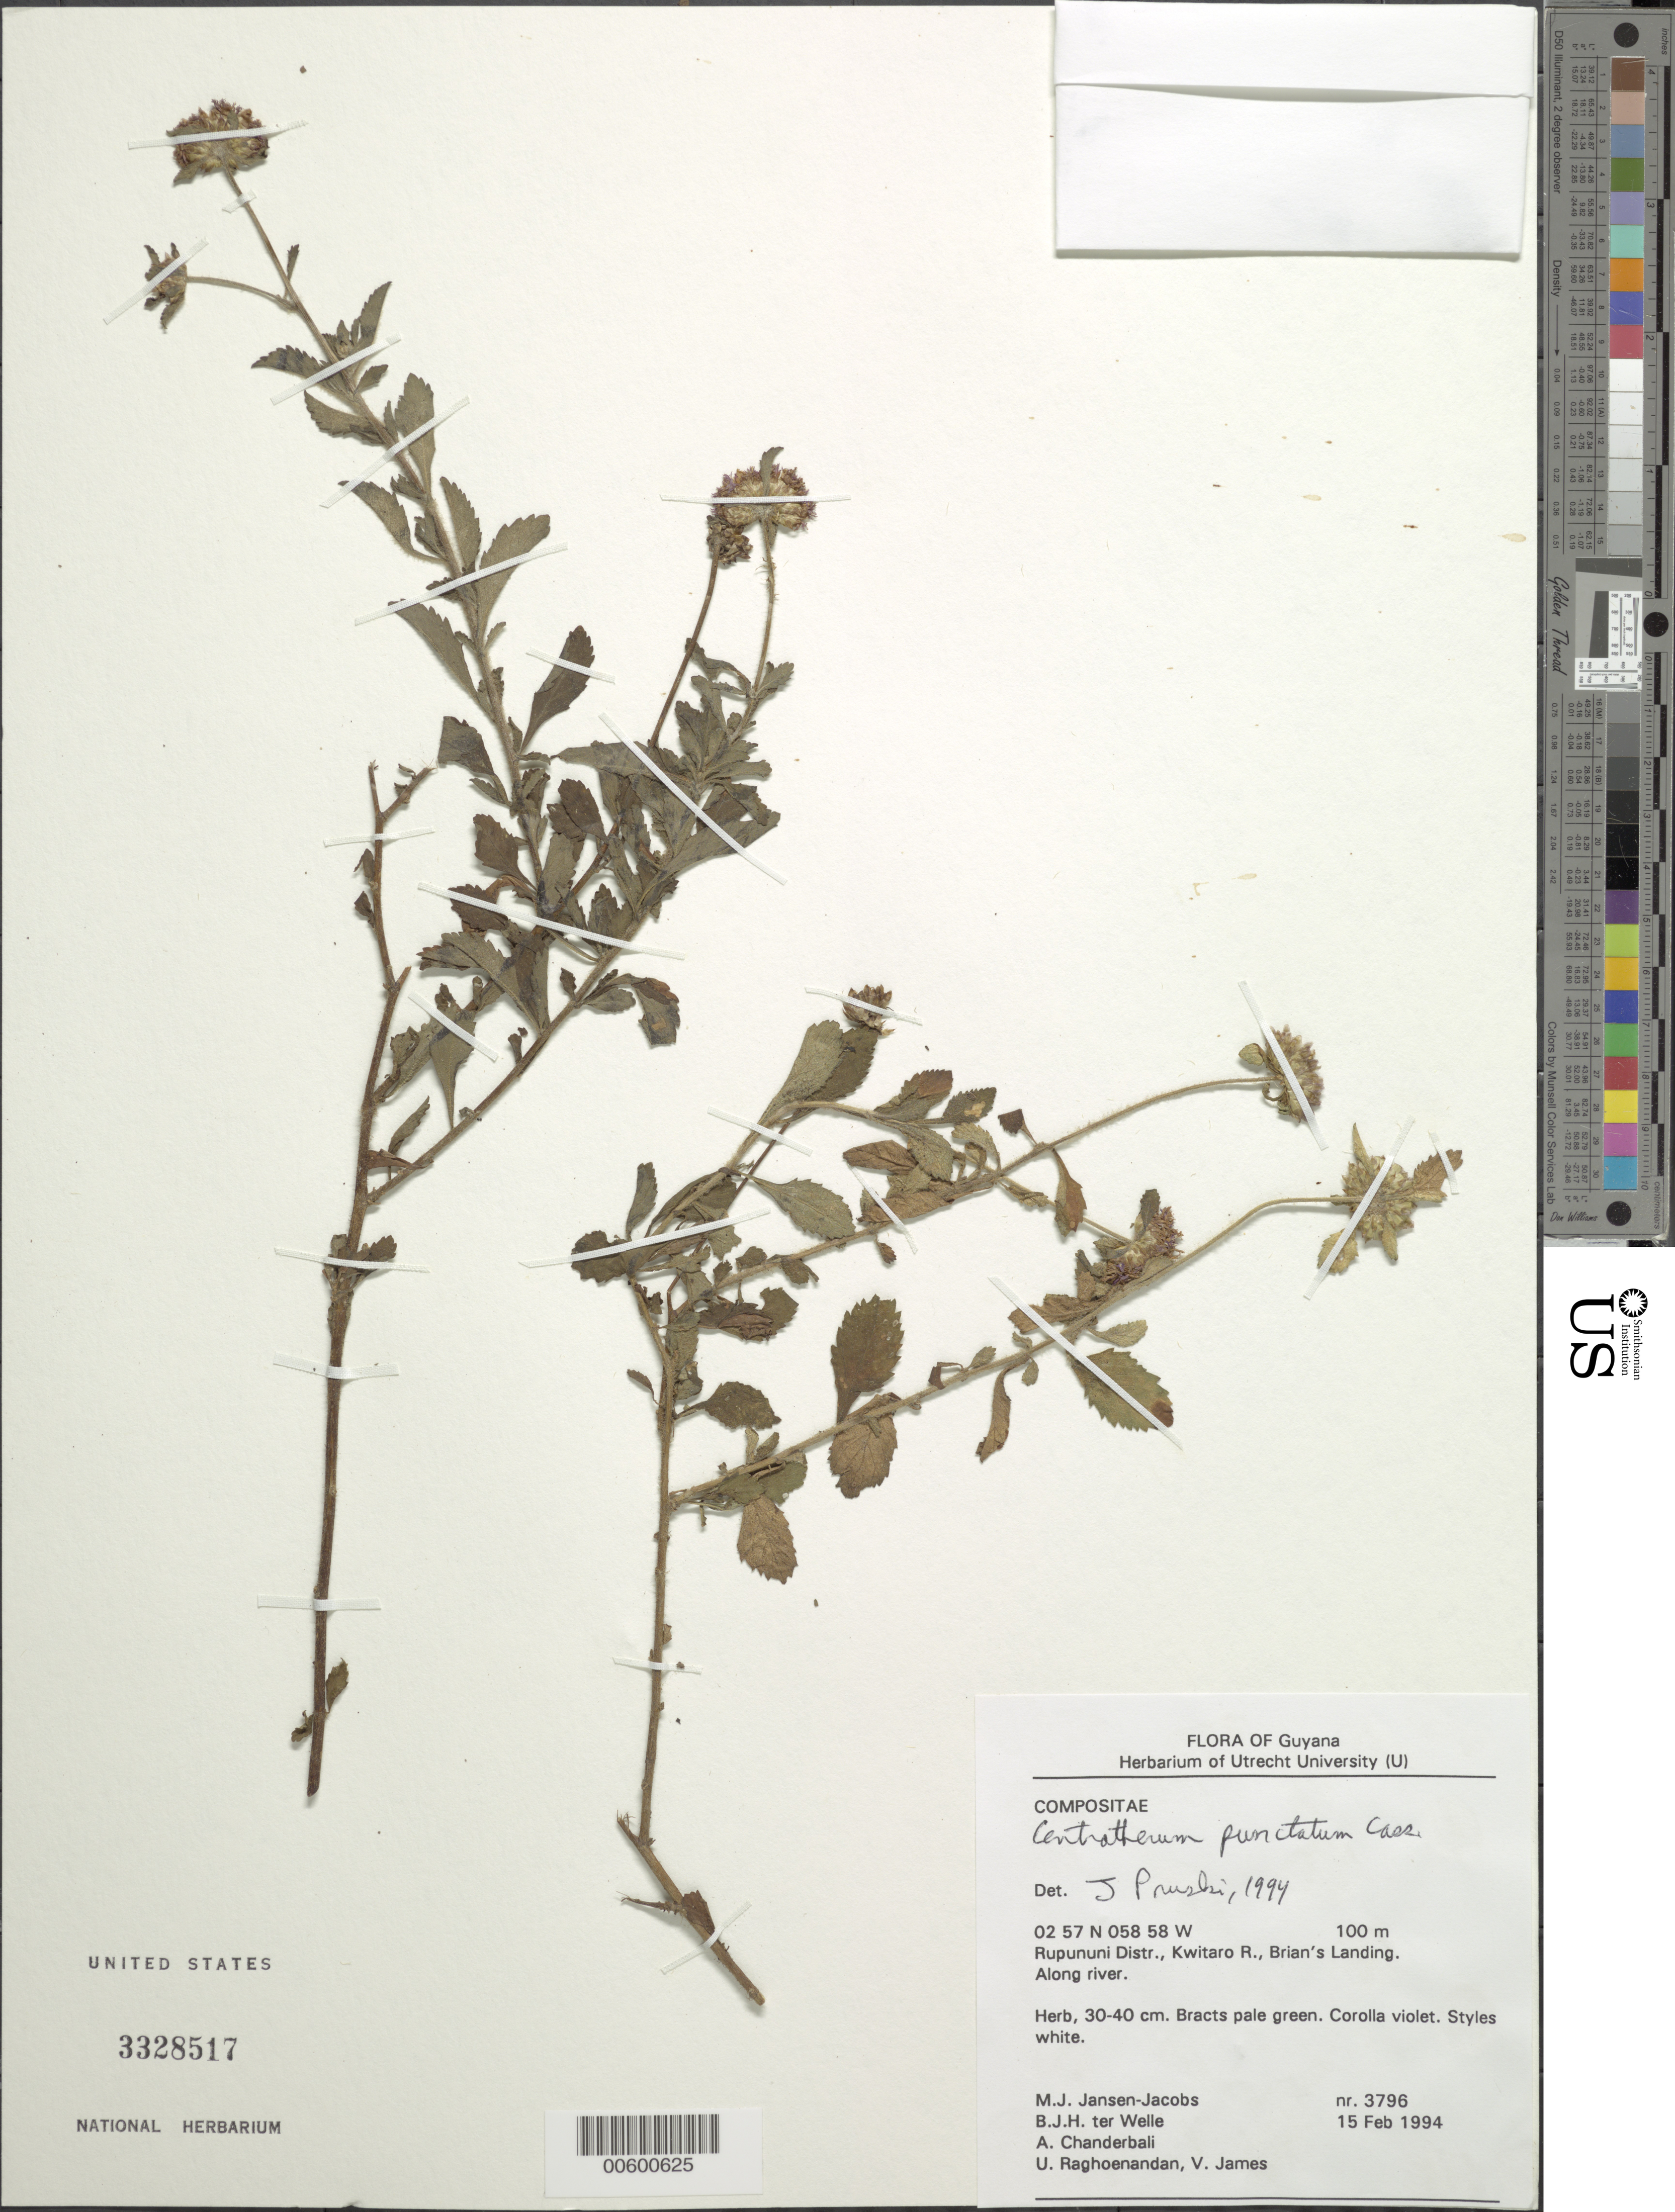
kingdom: Plantae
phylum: Tracheophyta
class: Magnoliopsida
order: Asterales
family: Asteraceae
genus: Centratherum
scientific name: Centratherum punctatum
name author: Cass.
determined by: Pruski, J. F.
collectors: M. J. Jansen-Jacobs, B. Welle, A. S. Chanderbali, U. Raghoenandan & V. James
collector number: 3796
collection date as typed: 15-Feb-94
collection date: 1994-02-15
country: Guyana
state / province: U. Takutu-U. Essequibo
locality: Brian's Landing, Kwitaro R.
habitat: Along river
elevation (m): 100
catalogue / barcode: US 3328517